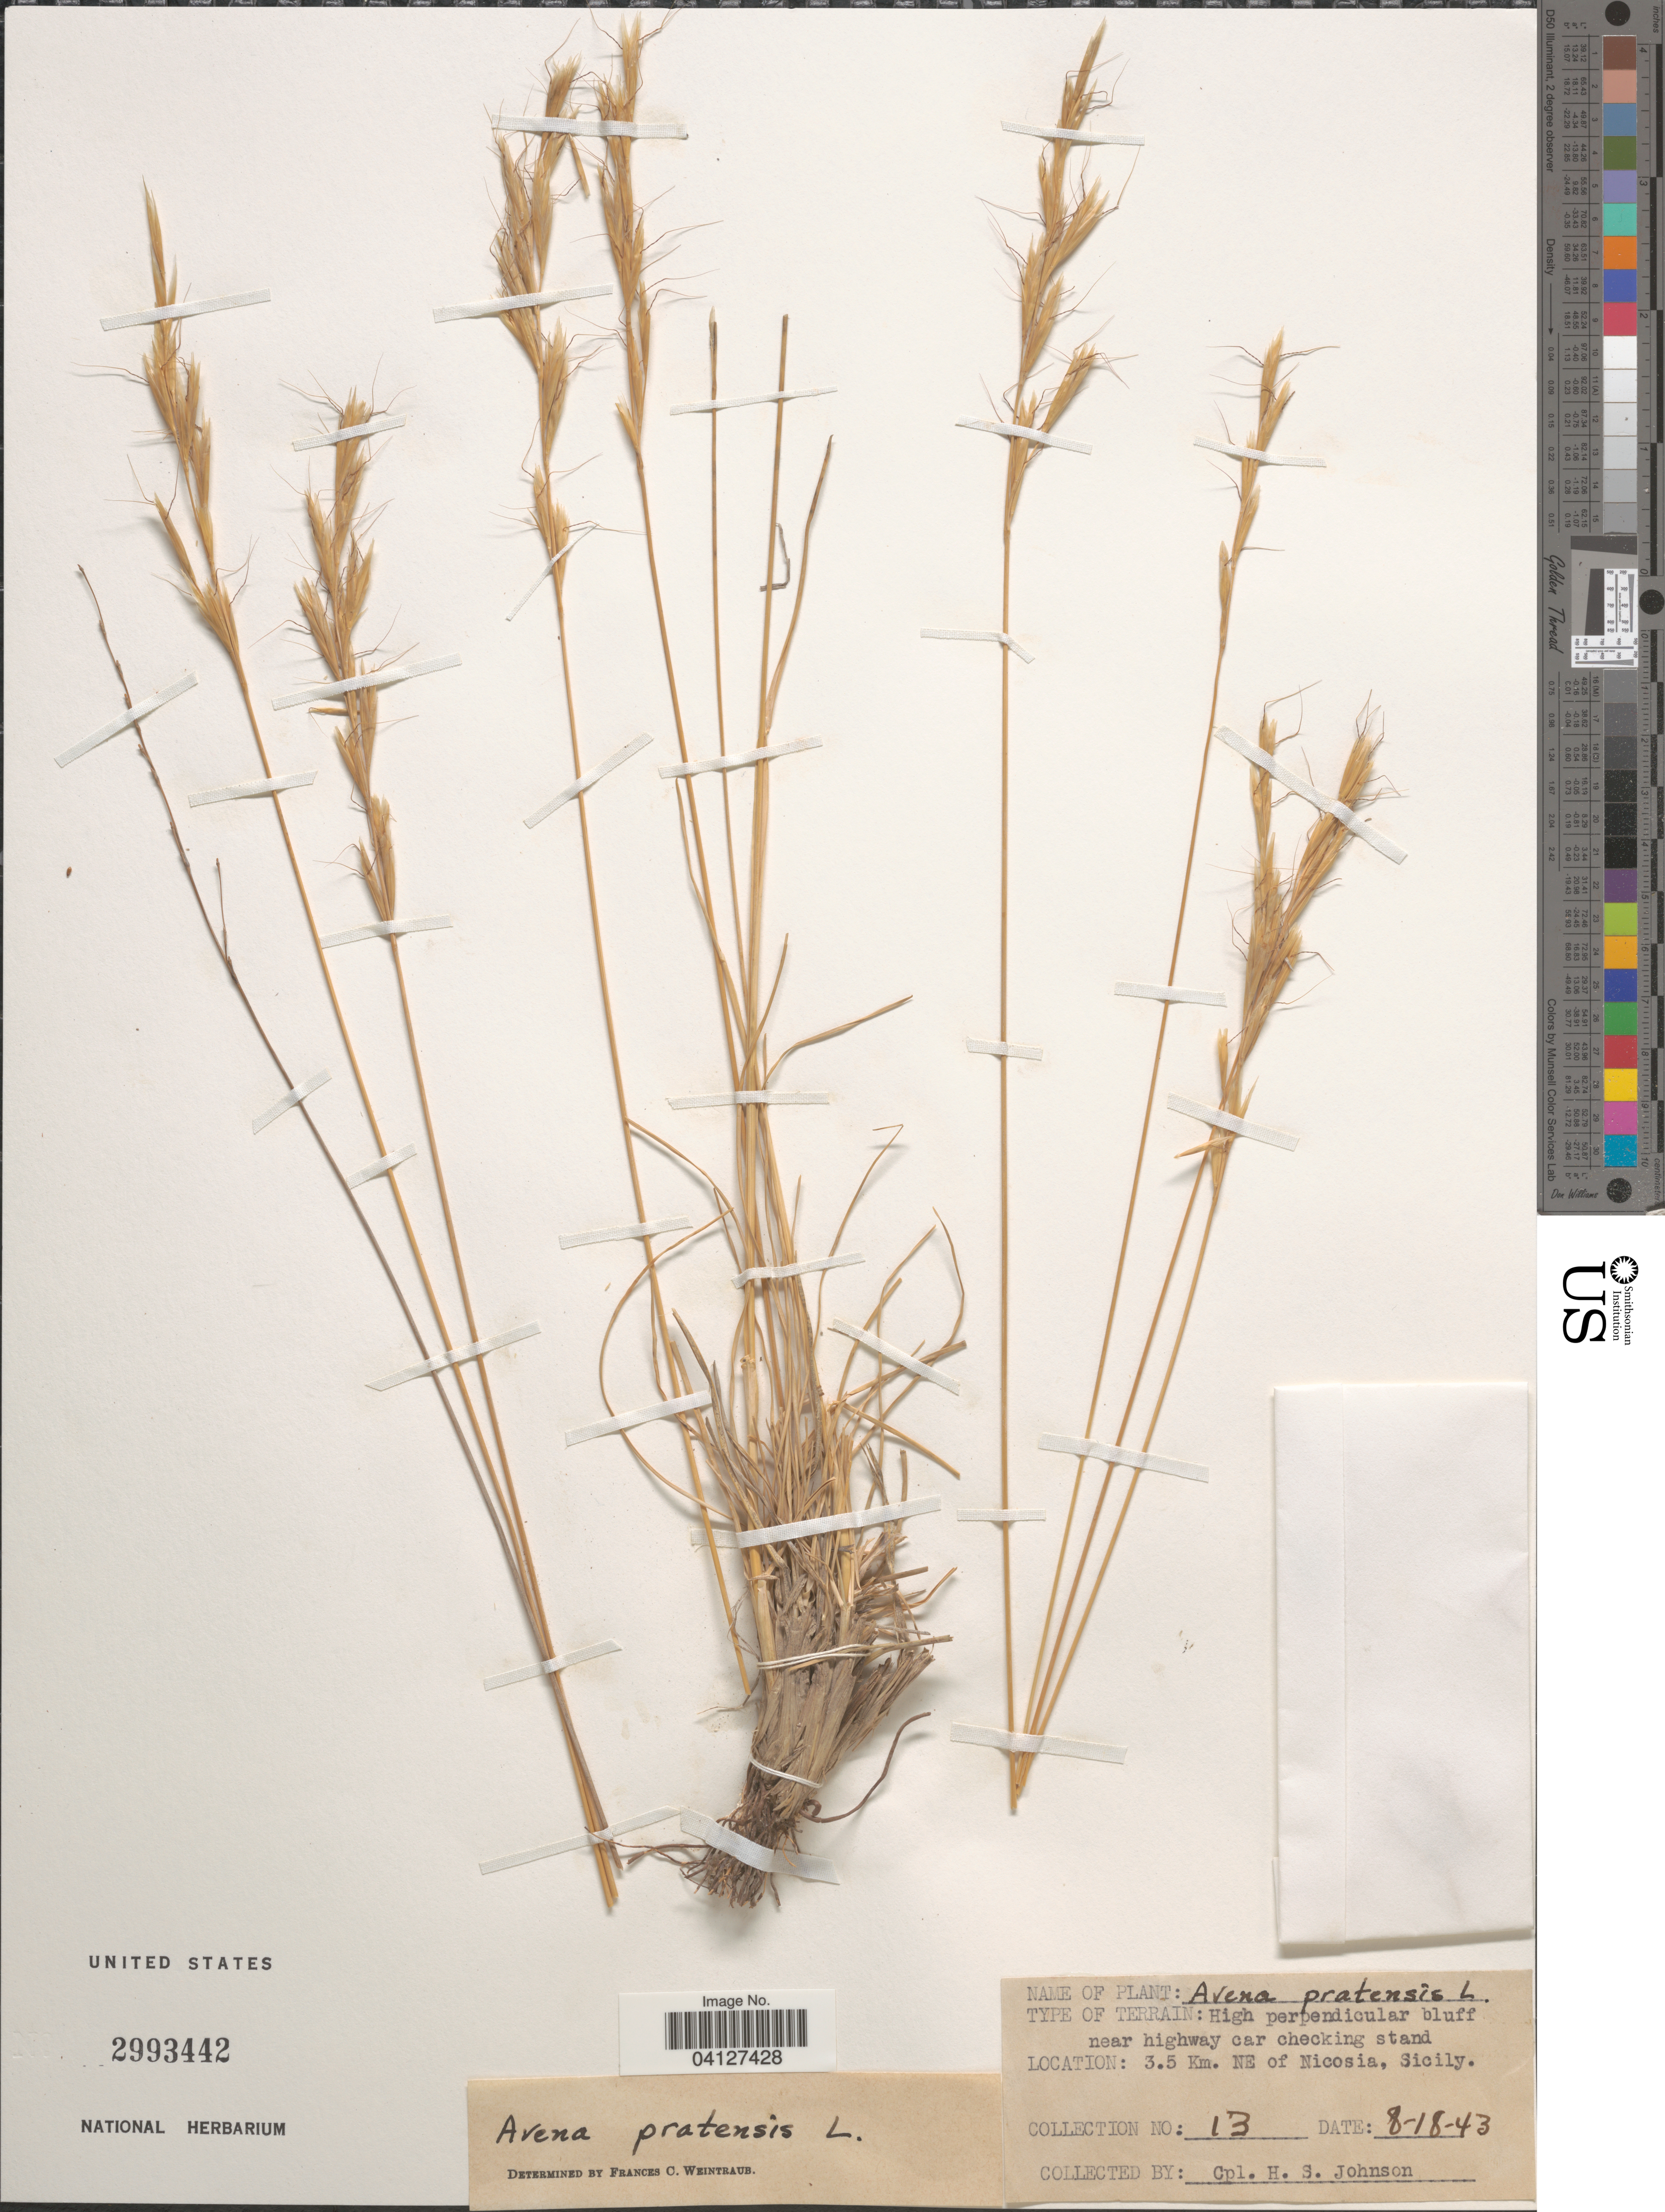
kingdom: Plantae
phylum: Tracheophyta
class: Liliopsida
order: Poales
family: Poaceae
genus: Helictochloa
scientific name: Helictochloa pratensis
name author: (L.) Romero-Zarco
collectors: H. Johnson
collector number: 13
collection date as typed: Transcribed d/m/y: 18/8/43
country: Italy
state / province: Siciliana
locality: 3.5 Km. NE of Nicosia, Sicily.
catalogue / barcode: US 2993442